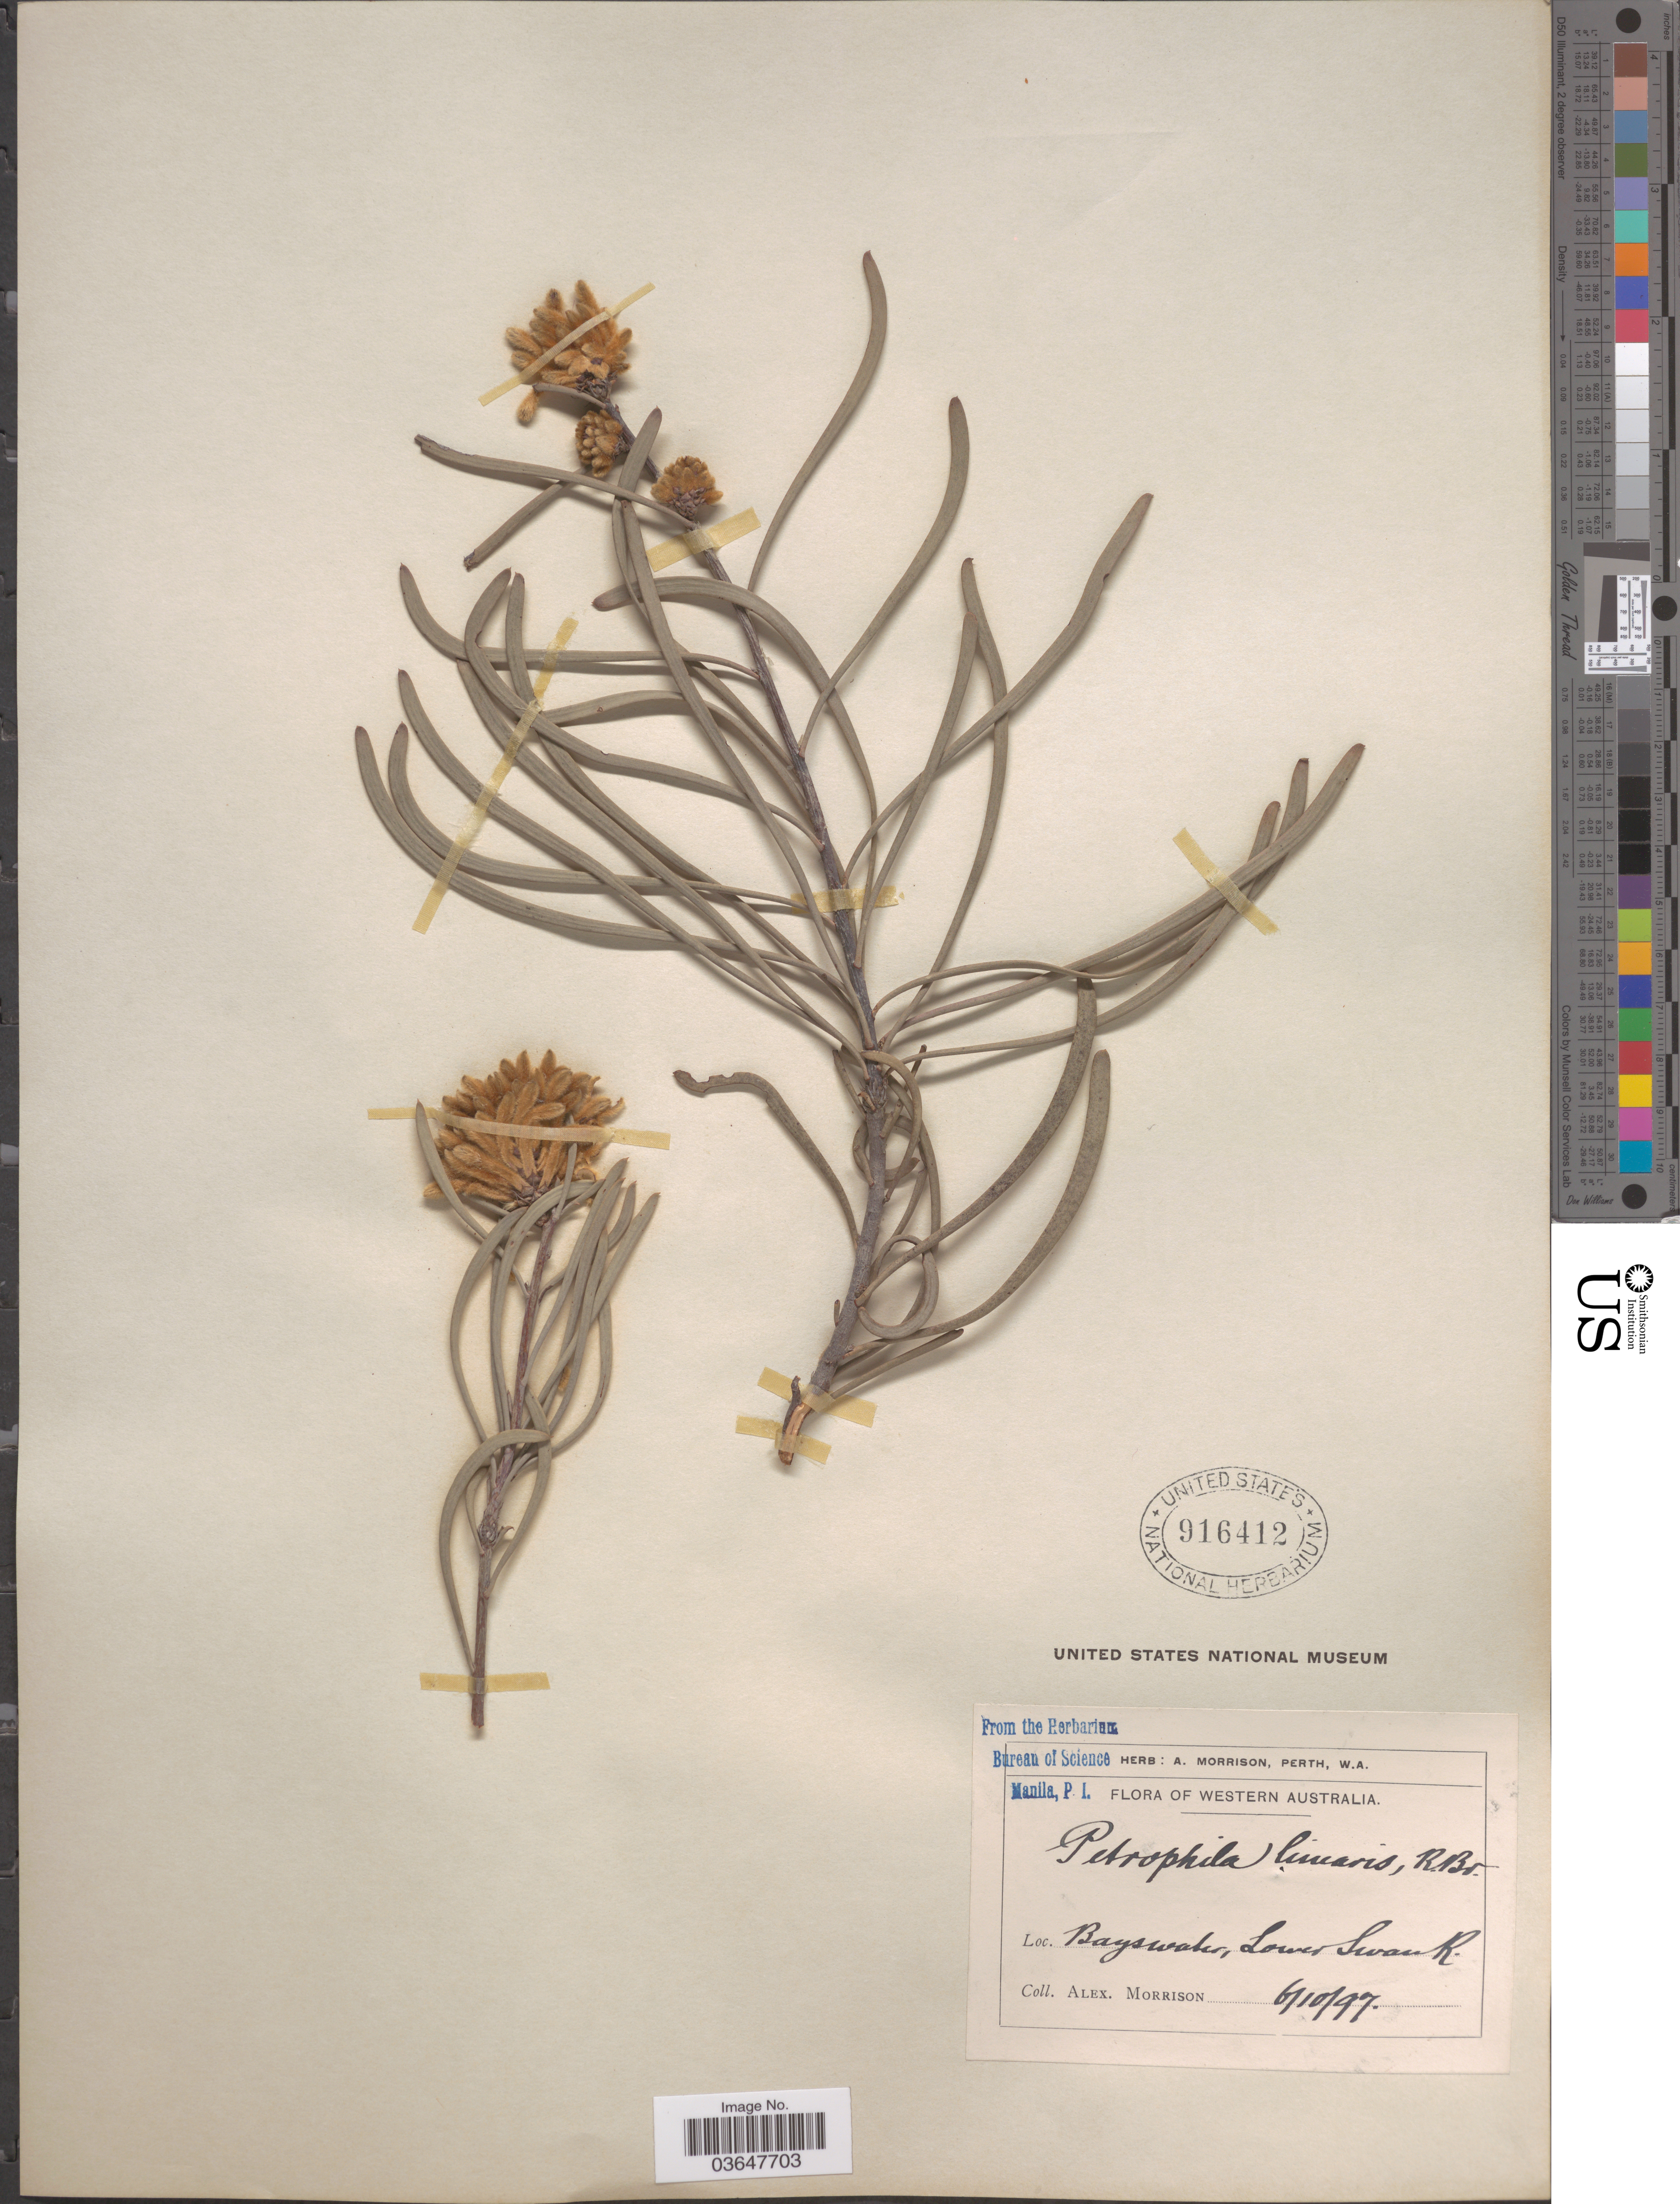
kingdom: Plantae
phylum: Tracheophyta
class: Magnoliopsida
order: Proteales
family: Proteaceae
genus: Petrophile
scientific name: Petrophile linearis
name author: R. Br.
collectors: A. Morrison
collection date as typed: Transcribed d/m/y: 6/10/97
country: Australia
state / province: Western Australia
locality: Bayswater, Lower Swan R.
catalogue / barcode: US 916412